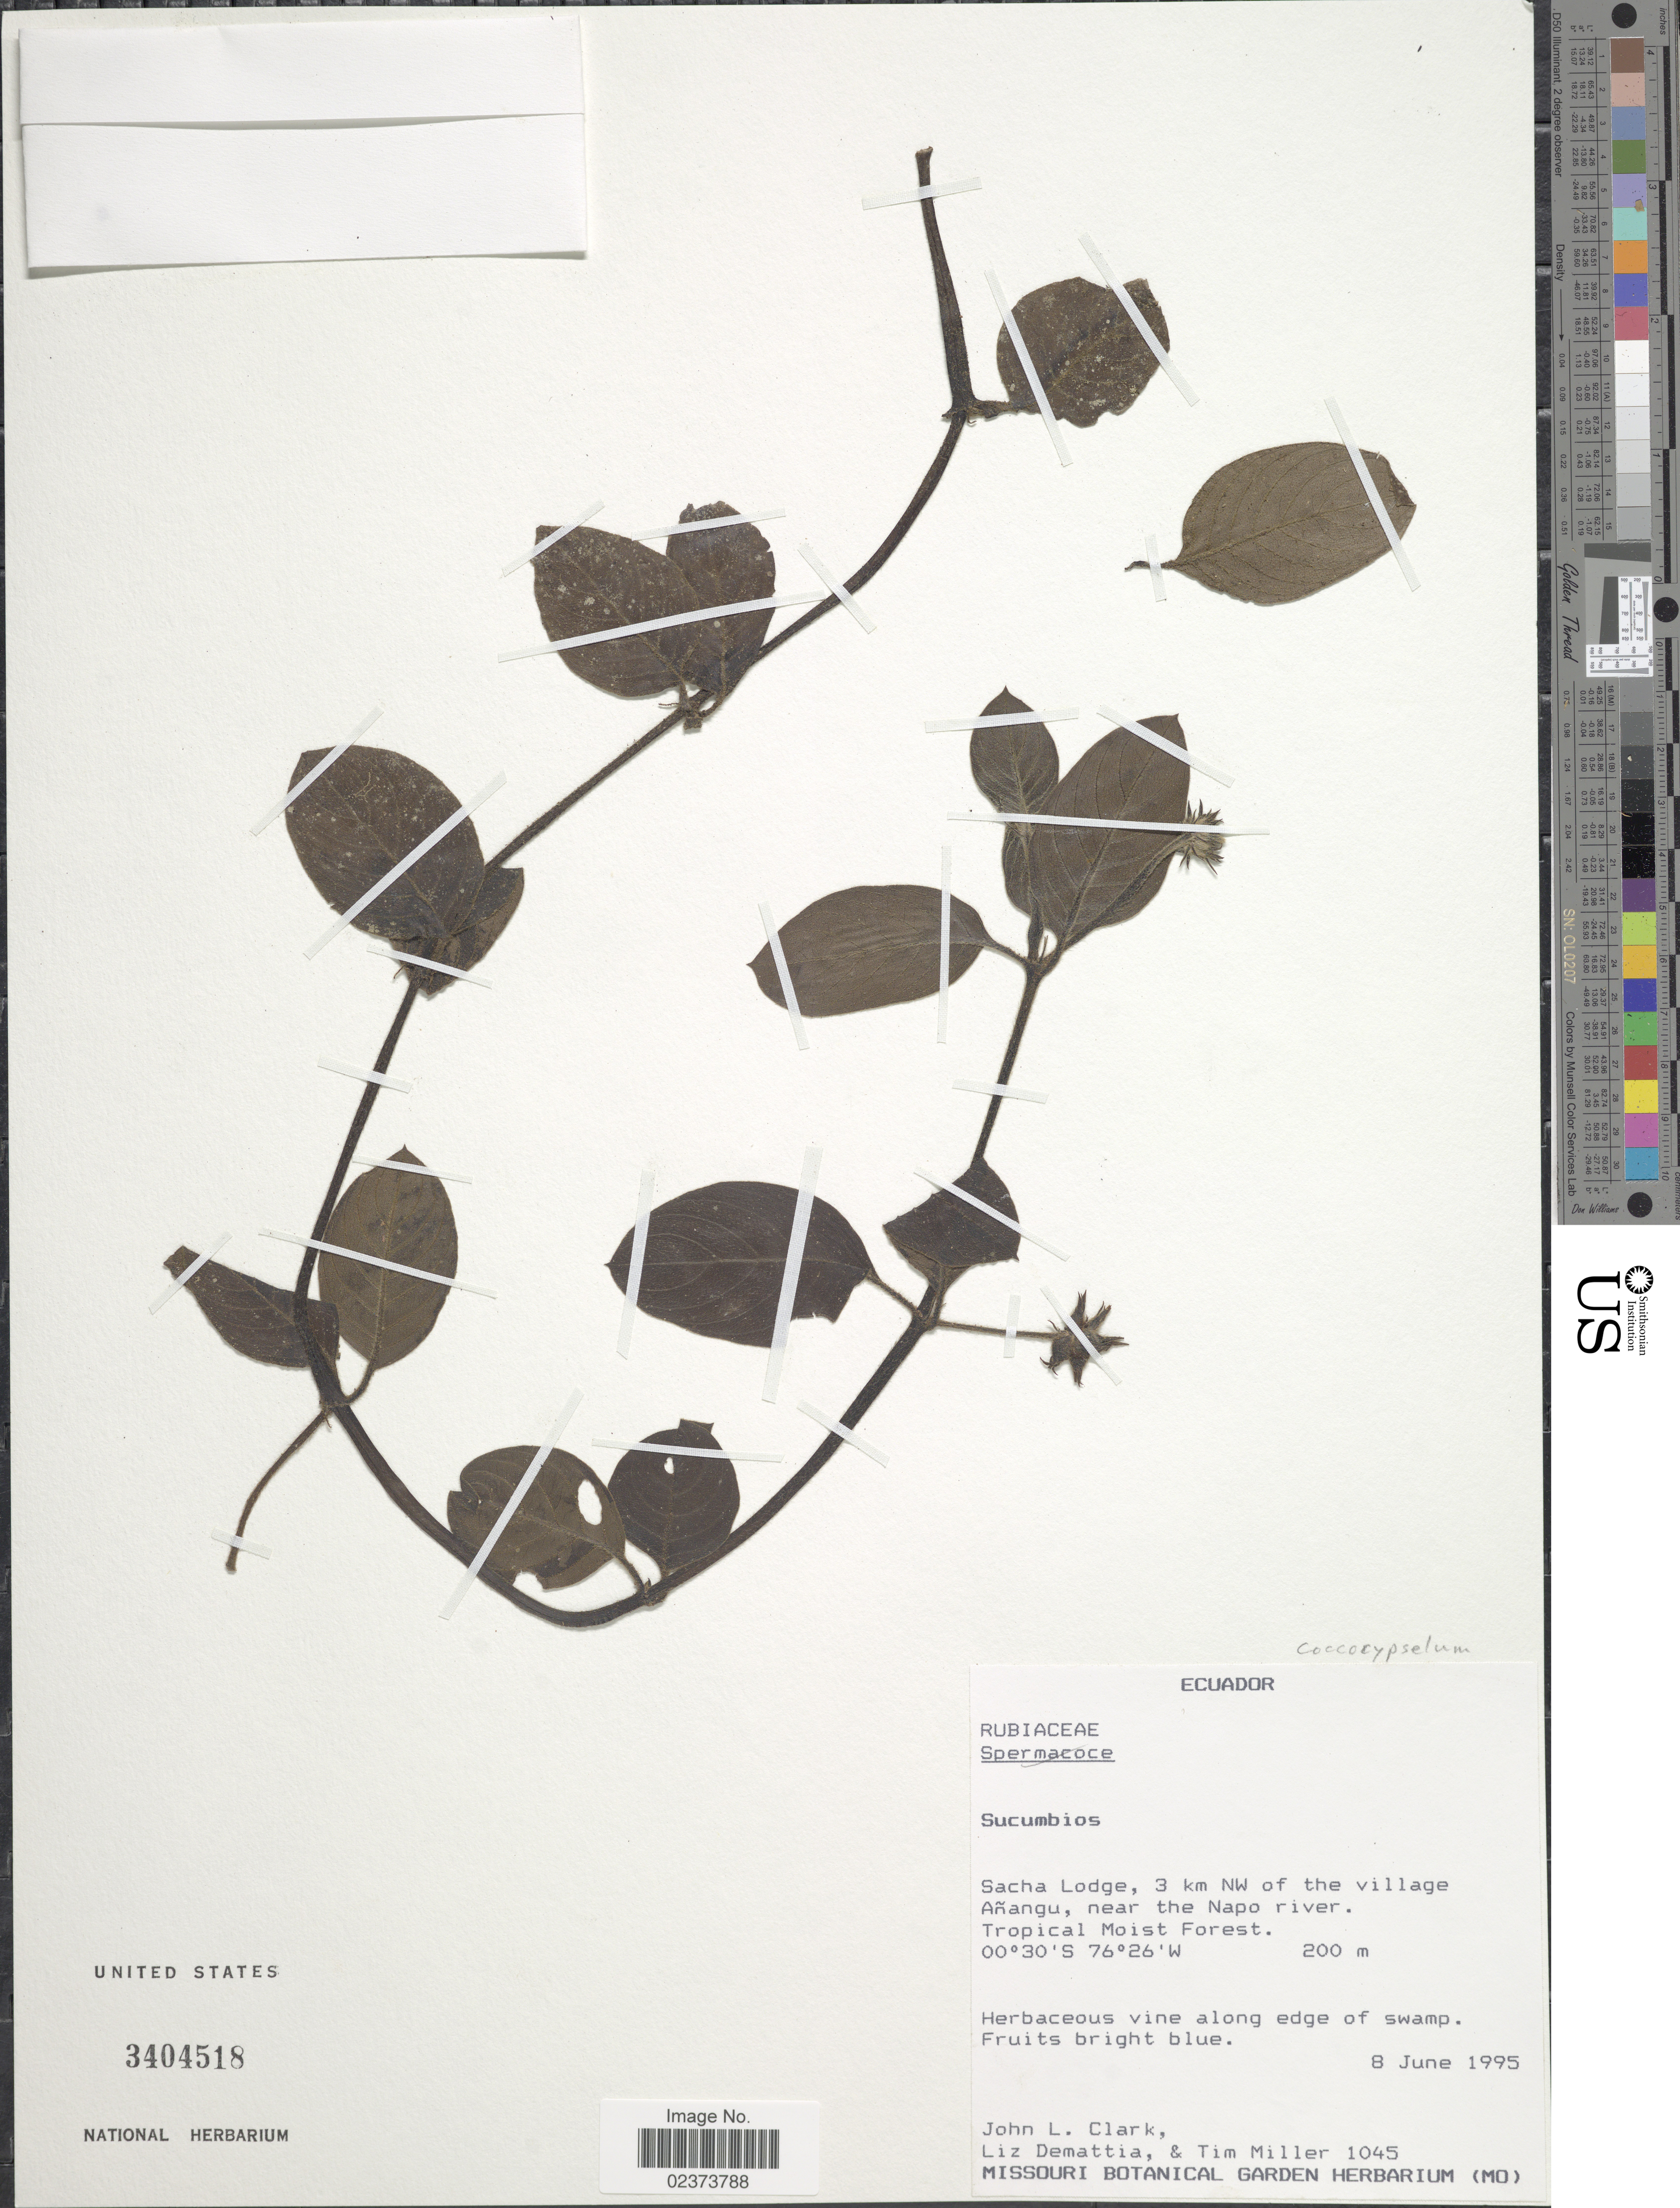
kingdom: Plantae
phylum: Tracheophyta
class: Magnoliopsida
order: Gentianales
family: Rubiaceae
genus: Coccocypselum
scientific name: Coccocypselum sp.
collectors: J. L. Clark, L. Demattia & T. Miller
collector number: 1045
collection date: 1995-06-08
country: Ecuador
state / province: Sucumbíos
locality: Sucumbios, Sacha Lodge, 3 km NW of the village Anangu, near the Napo River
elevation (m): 200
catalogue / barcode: US 3404518